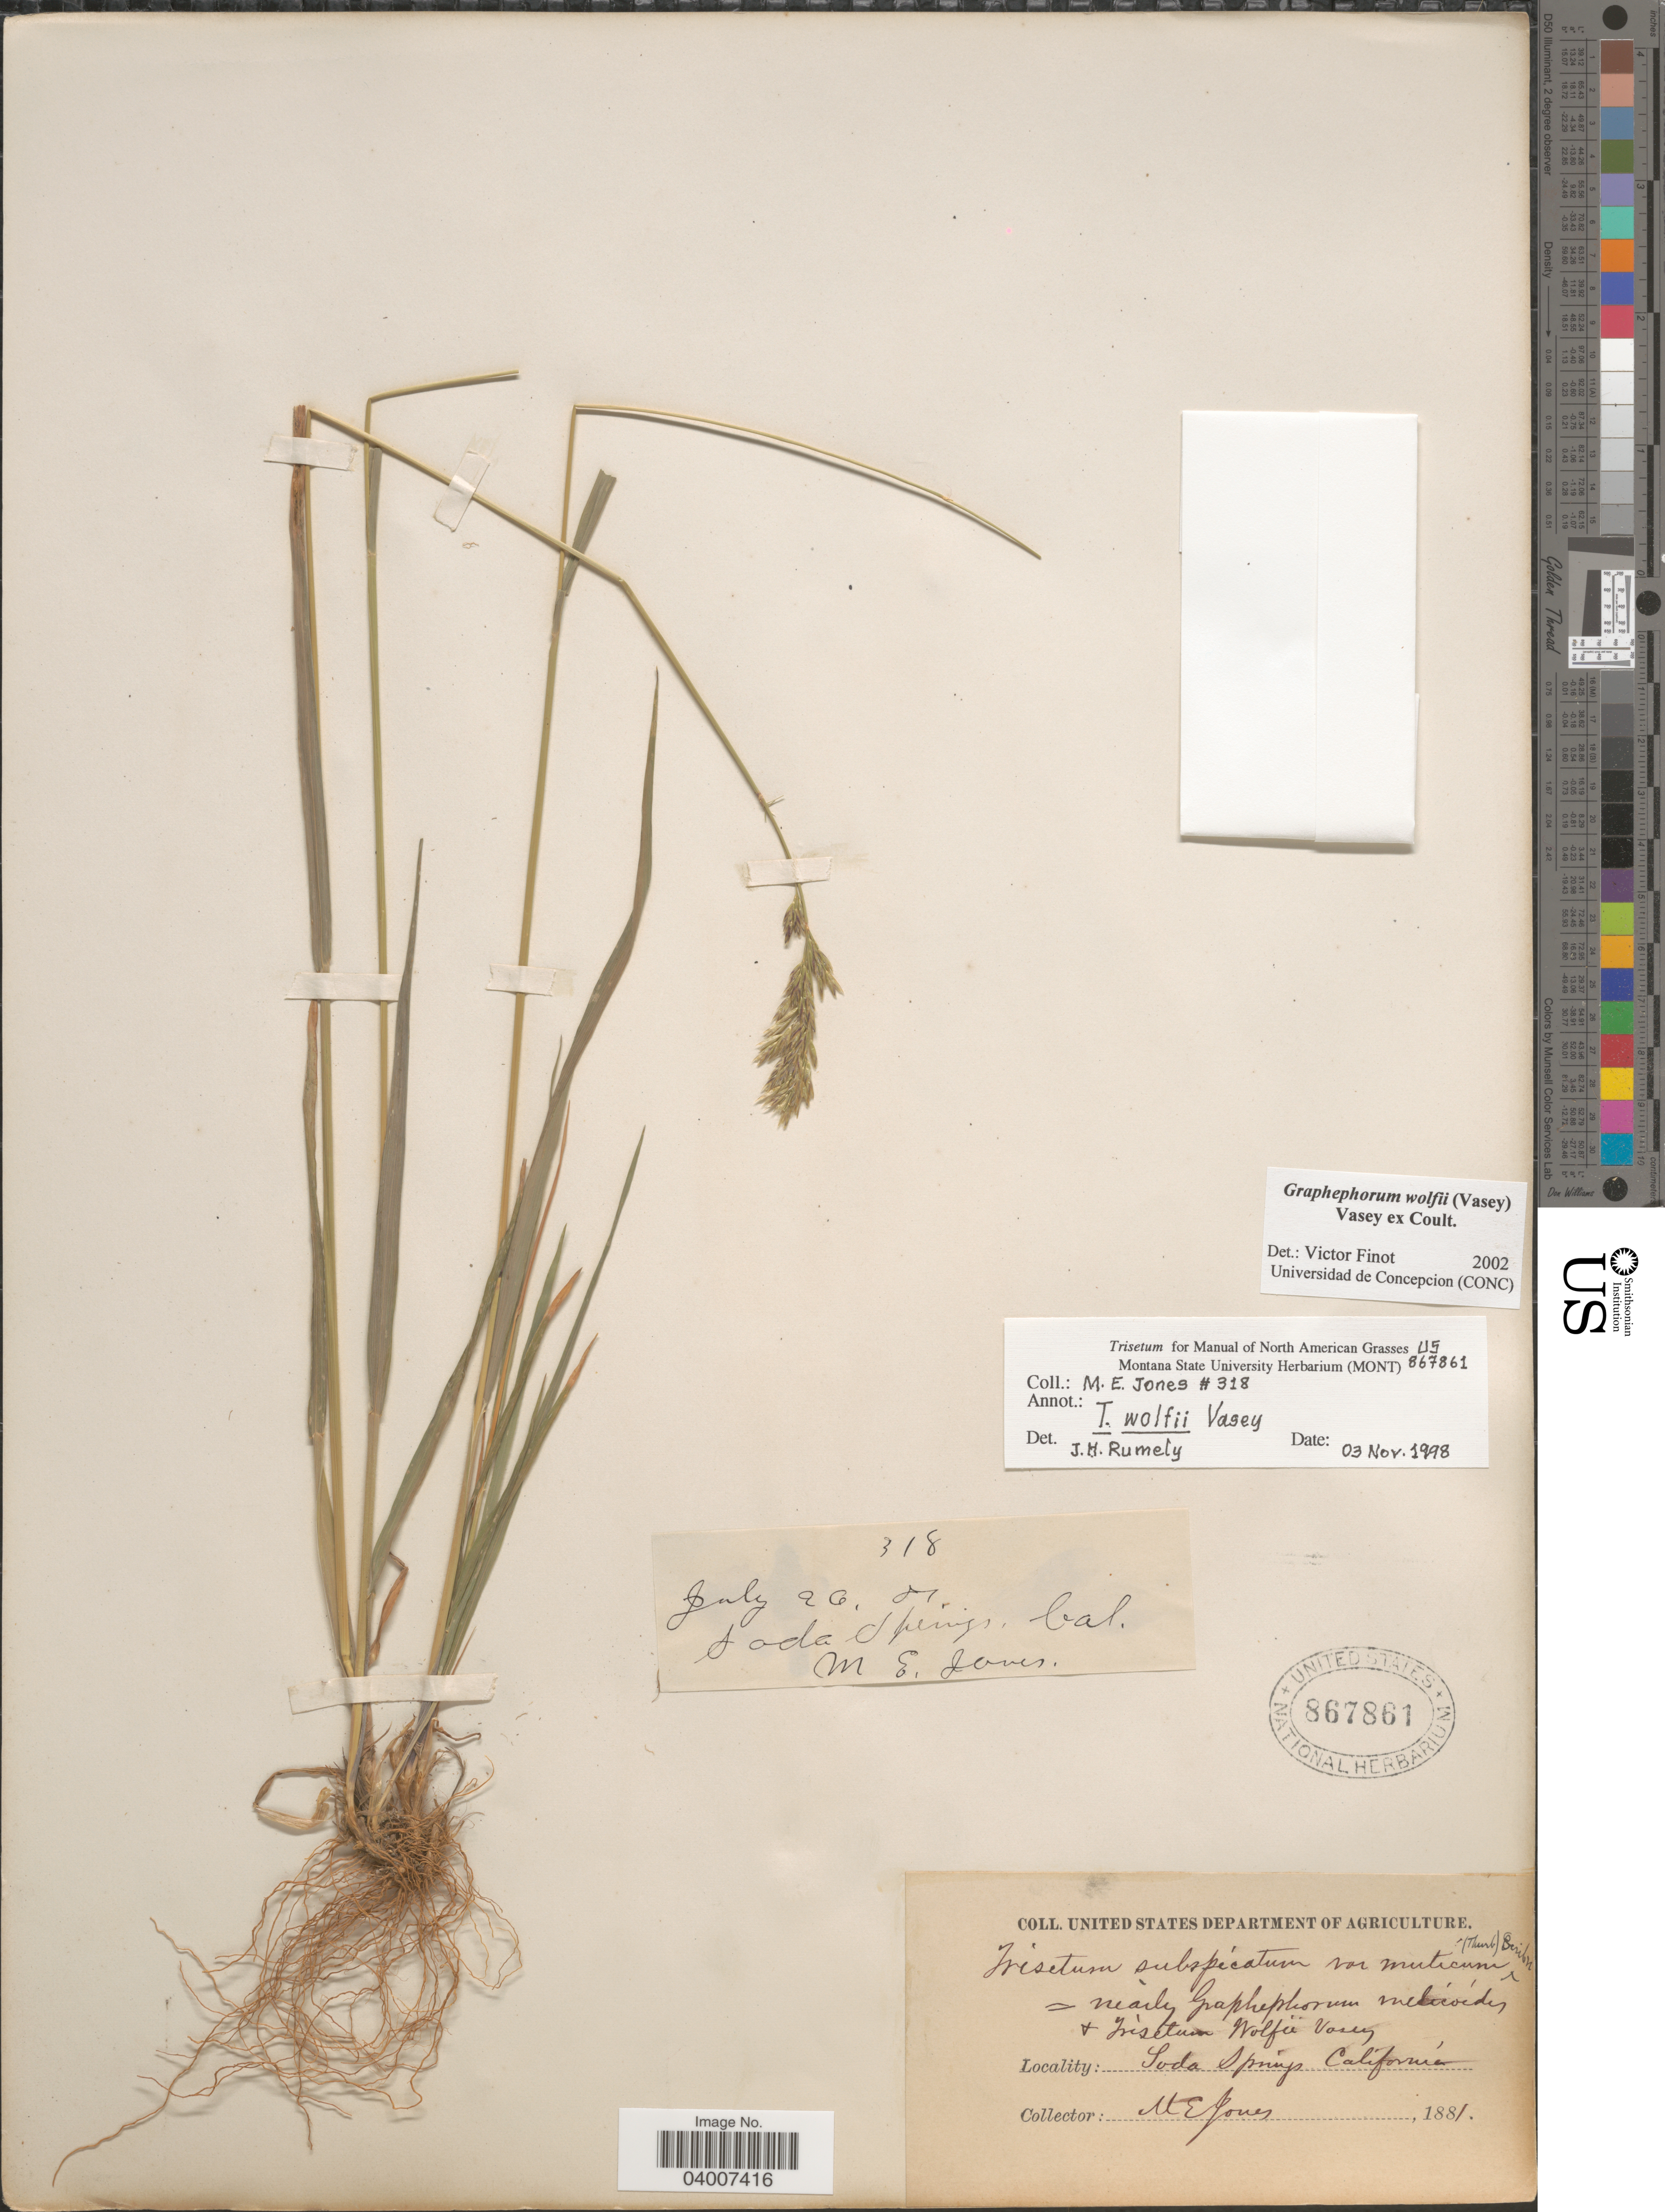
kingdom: Plantae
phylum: Tracheophyta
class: Liliopsida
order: Poales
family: Poaceae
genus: Graphephorum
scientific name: Graphephorum wolfii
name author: (E. Fourn.) Vasey ex Coult.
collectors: M. E. Jones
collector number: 318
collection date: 1881-07-26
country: United States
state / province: California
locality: Soda Springs.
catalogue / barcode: US 867861